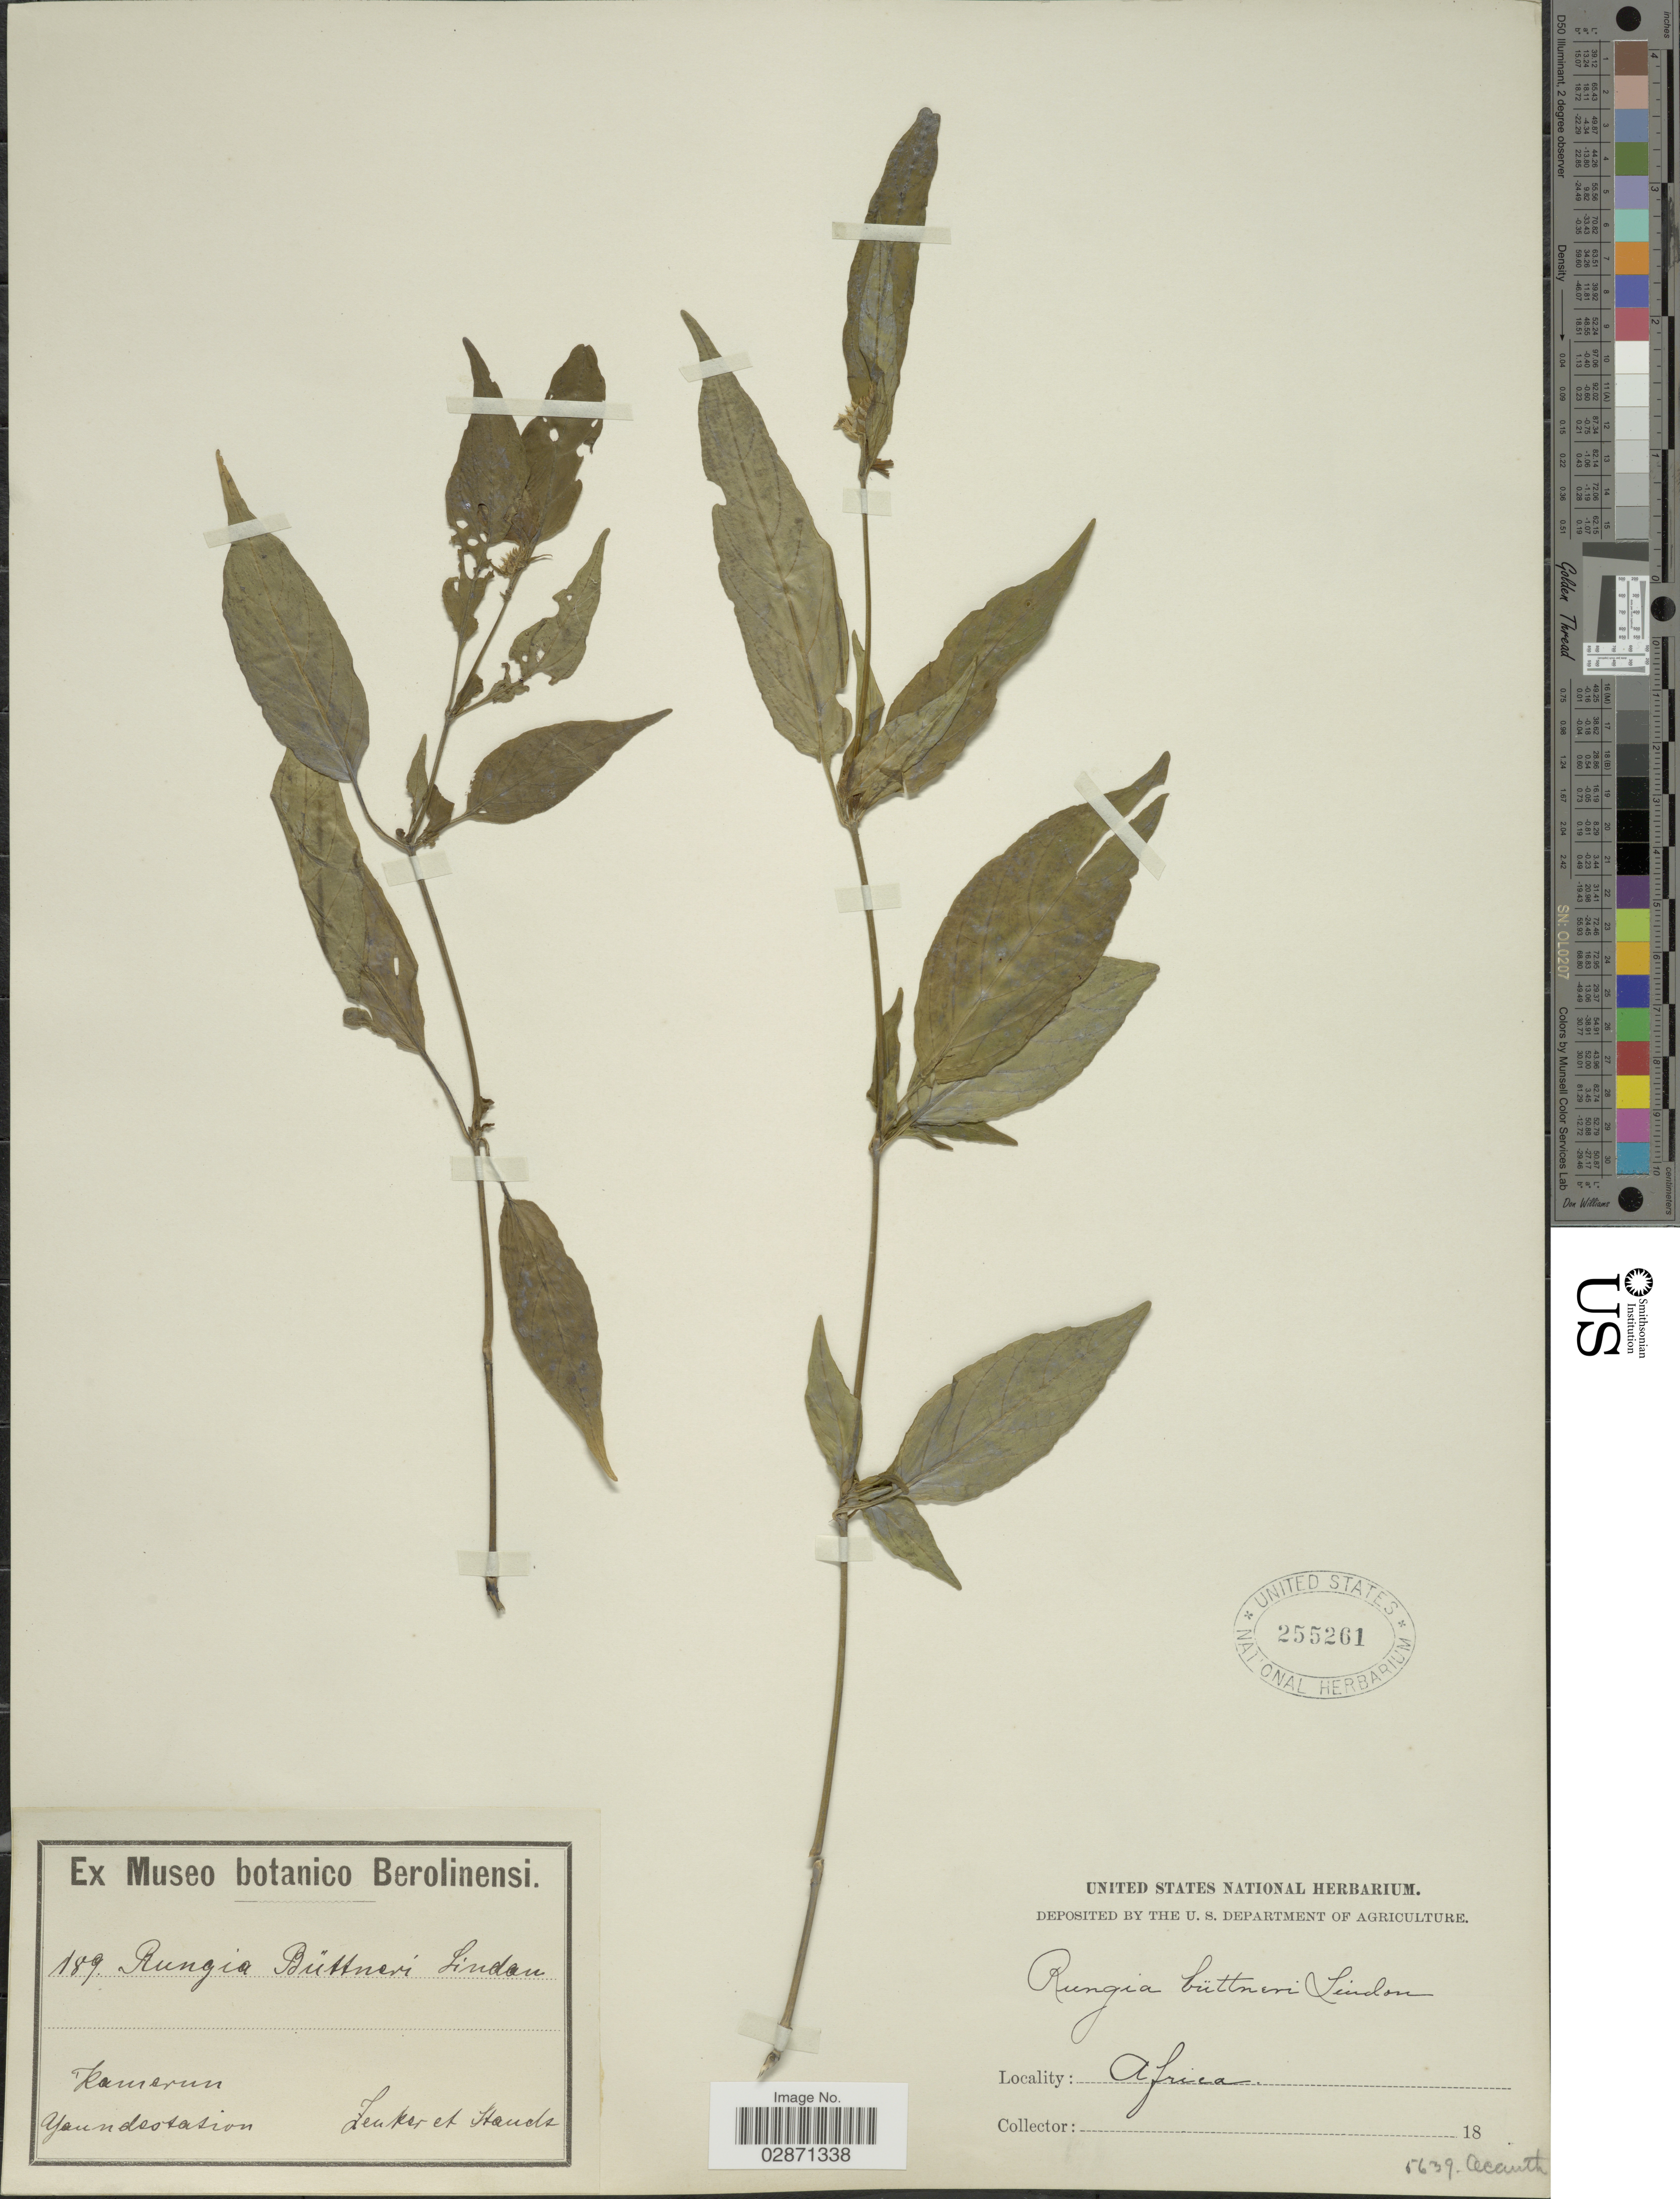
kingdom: Plantae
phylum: Tracheophyta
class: Magnoliopsida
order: Lamiales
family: Acanthaceae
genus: Rungia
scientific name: Rungia buettneri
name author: Lindau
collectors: Zenker, -- & -. Staudt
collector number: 189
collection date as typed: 18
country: Cameroon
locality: Kamerun. Yaundestation.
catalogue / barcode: US 255261